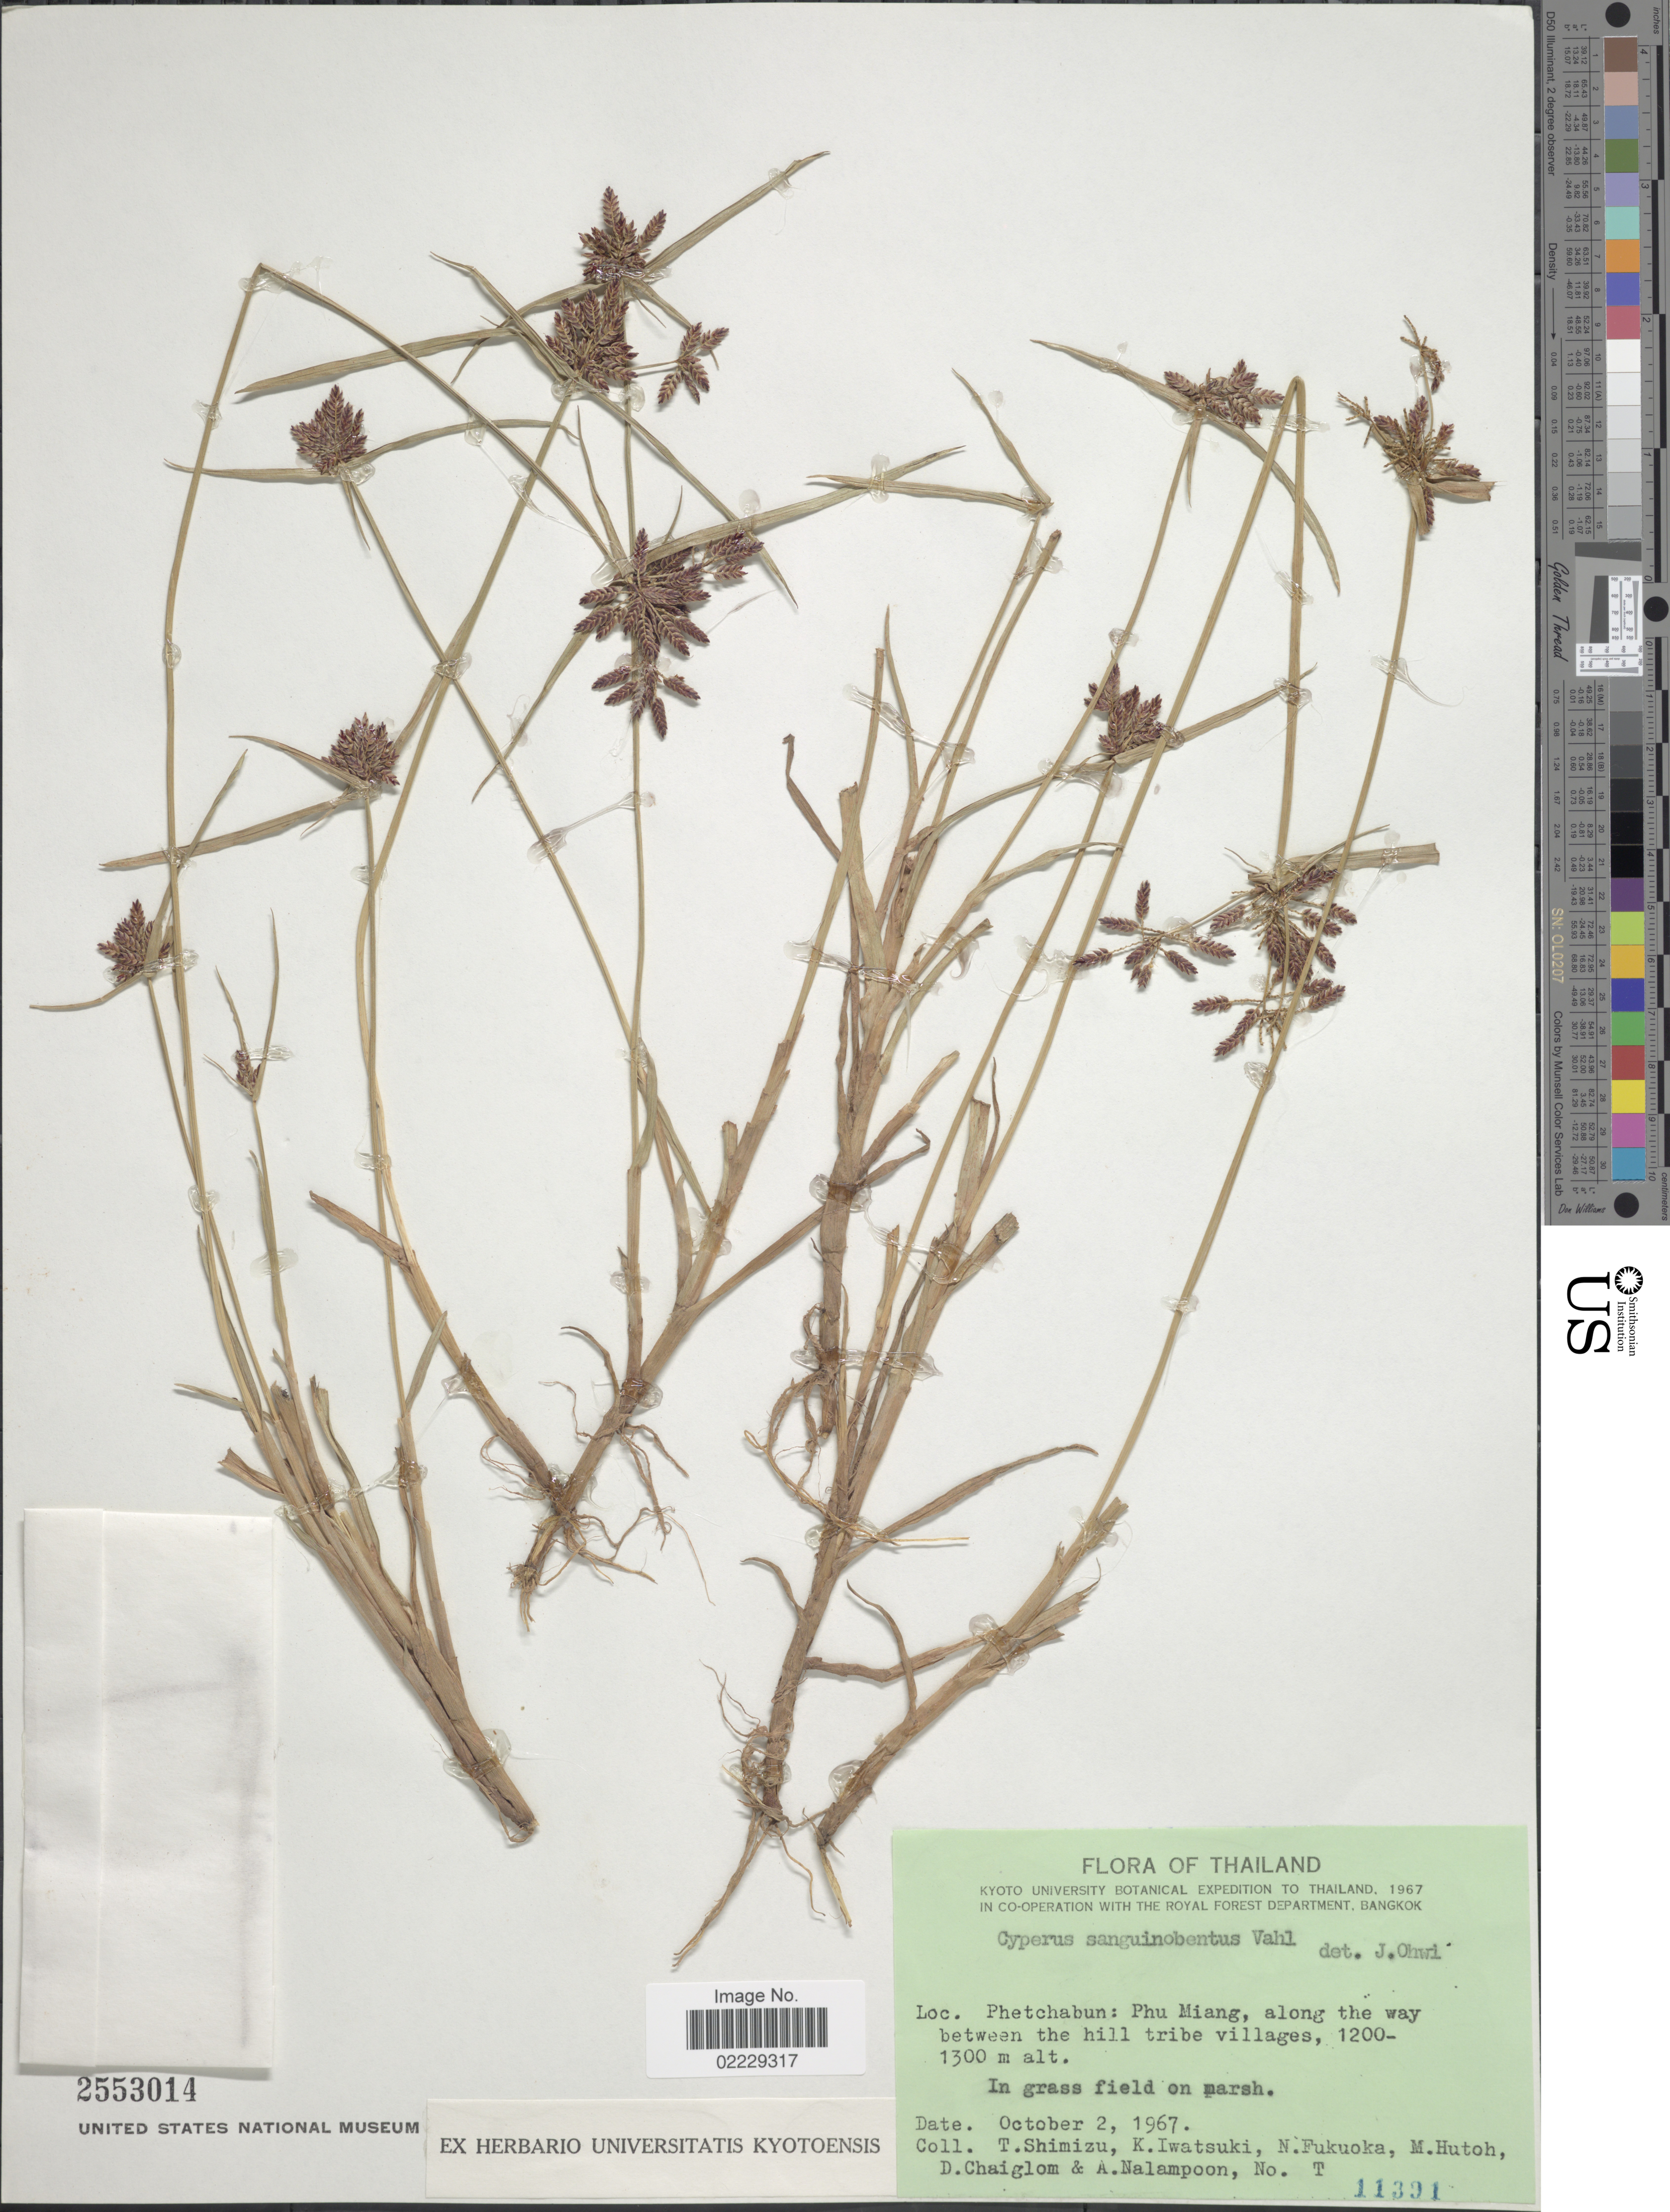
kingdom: Plantae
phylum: Tracheophyta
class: Liliopsida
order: Poales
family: Cyperaceae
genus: Cyperus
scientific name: Cyperus sanguinolentus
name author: Vahl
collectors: T. Shimizu, K. Iwatsuki, N. Fukuoka, M. Hutoh & et al.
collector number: T11391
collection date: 1967-10-02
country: Thailand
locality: Phetchabun: Phu Miang, along the way between the hill tribe villages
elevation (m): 1200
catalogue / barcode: US 2553014